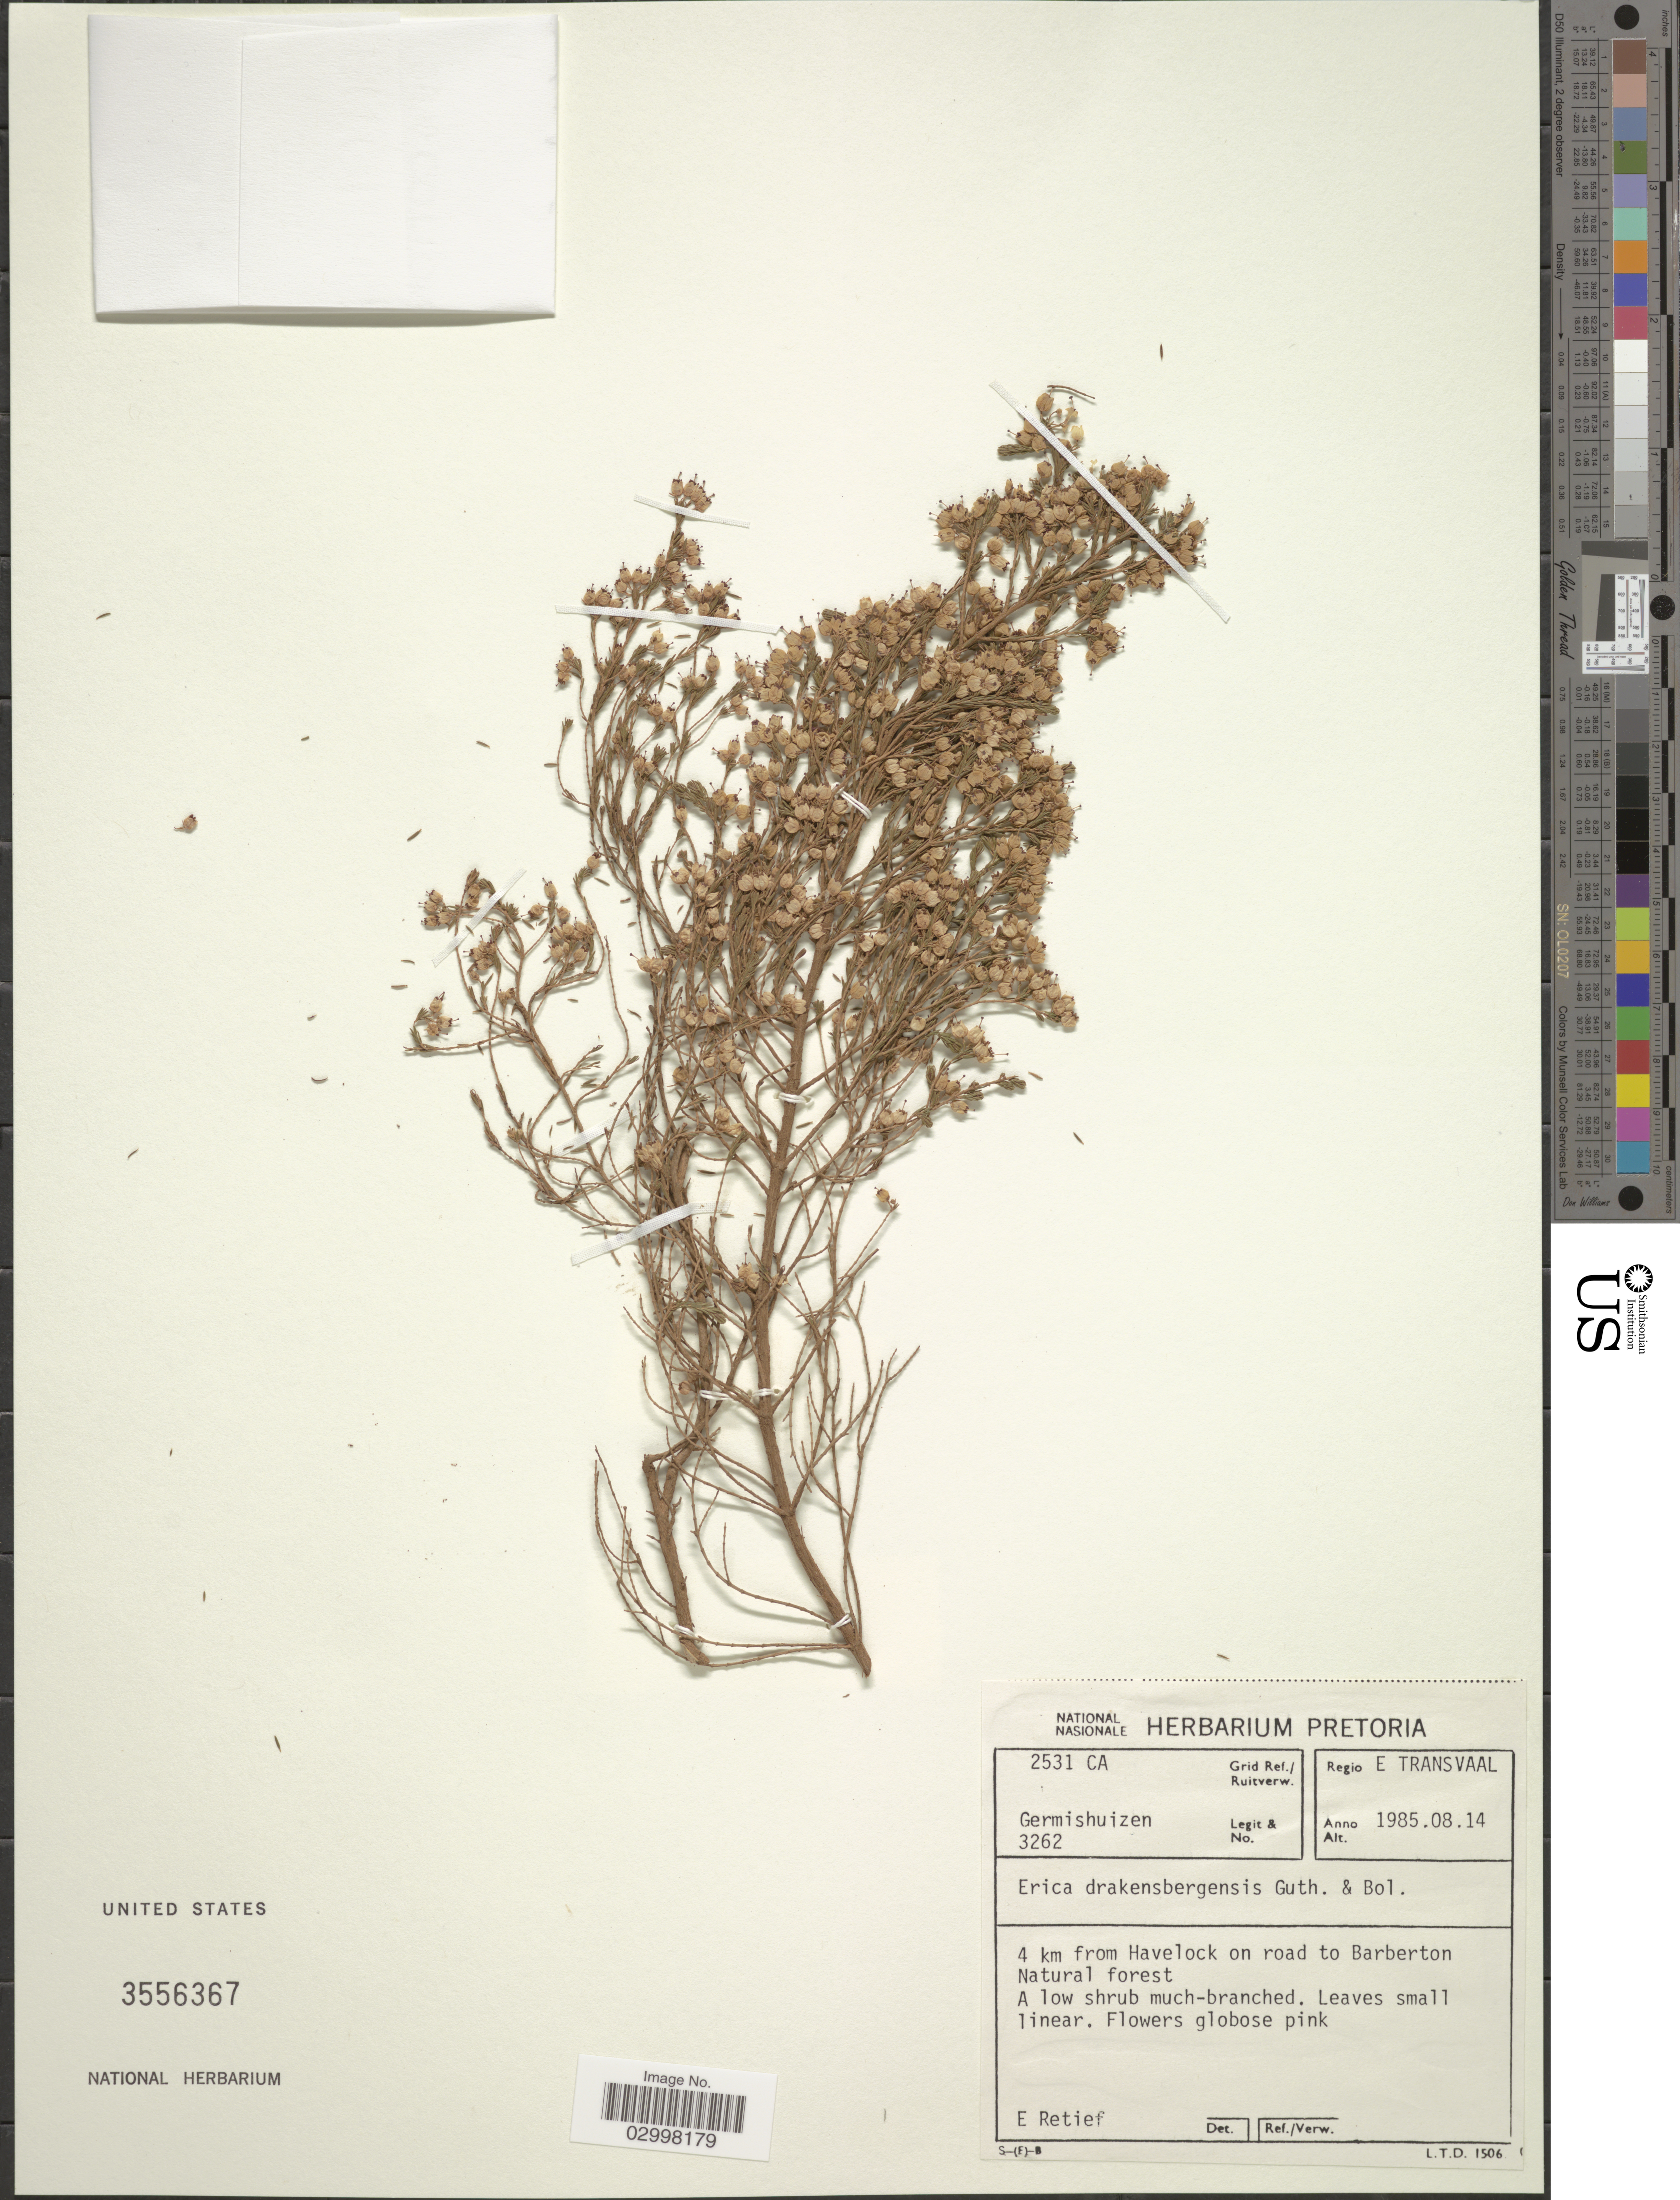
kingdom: Plantae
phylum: Tracheophyta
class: Magnoliopsida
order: Ericales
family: Ericaceae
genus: Erica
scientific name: Erica drakensbergensis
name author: Guthrie & Bolus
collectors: G. Germishuizen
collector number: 3262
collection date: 1985-08-14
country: South Africa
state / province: Mpumalanga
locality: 2531 CA Grid Ref./Ruitverw. Regio E. Transvaal. 4 km from Havelock on road to Barberton Natural forest.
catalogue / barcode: US 3556367